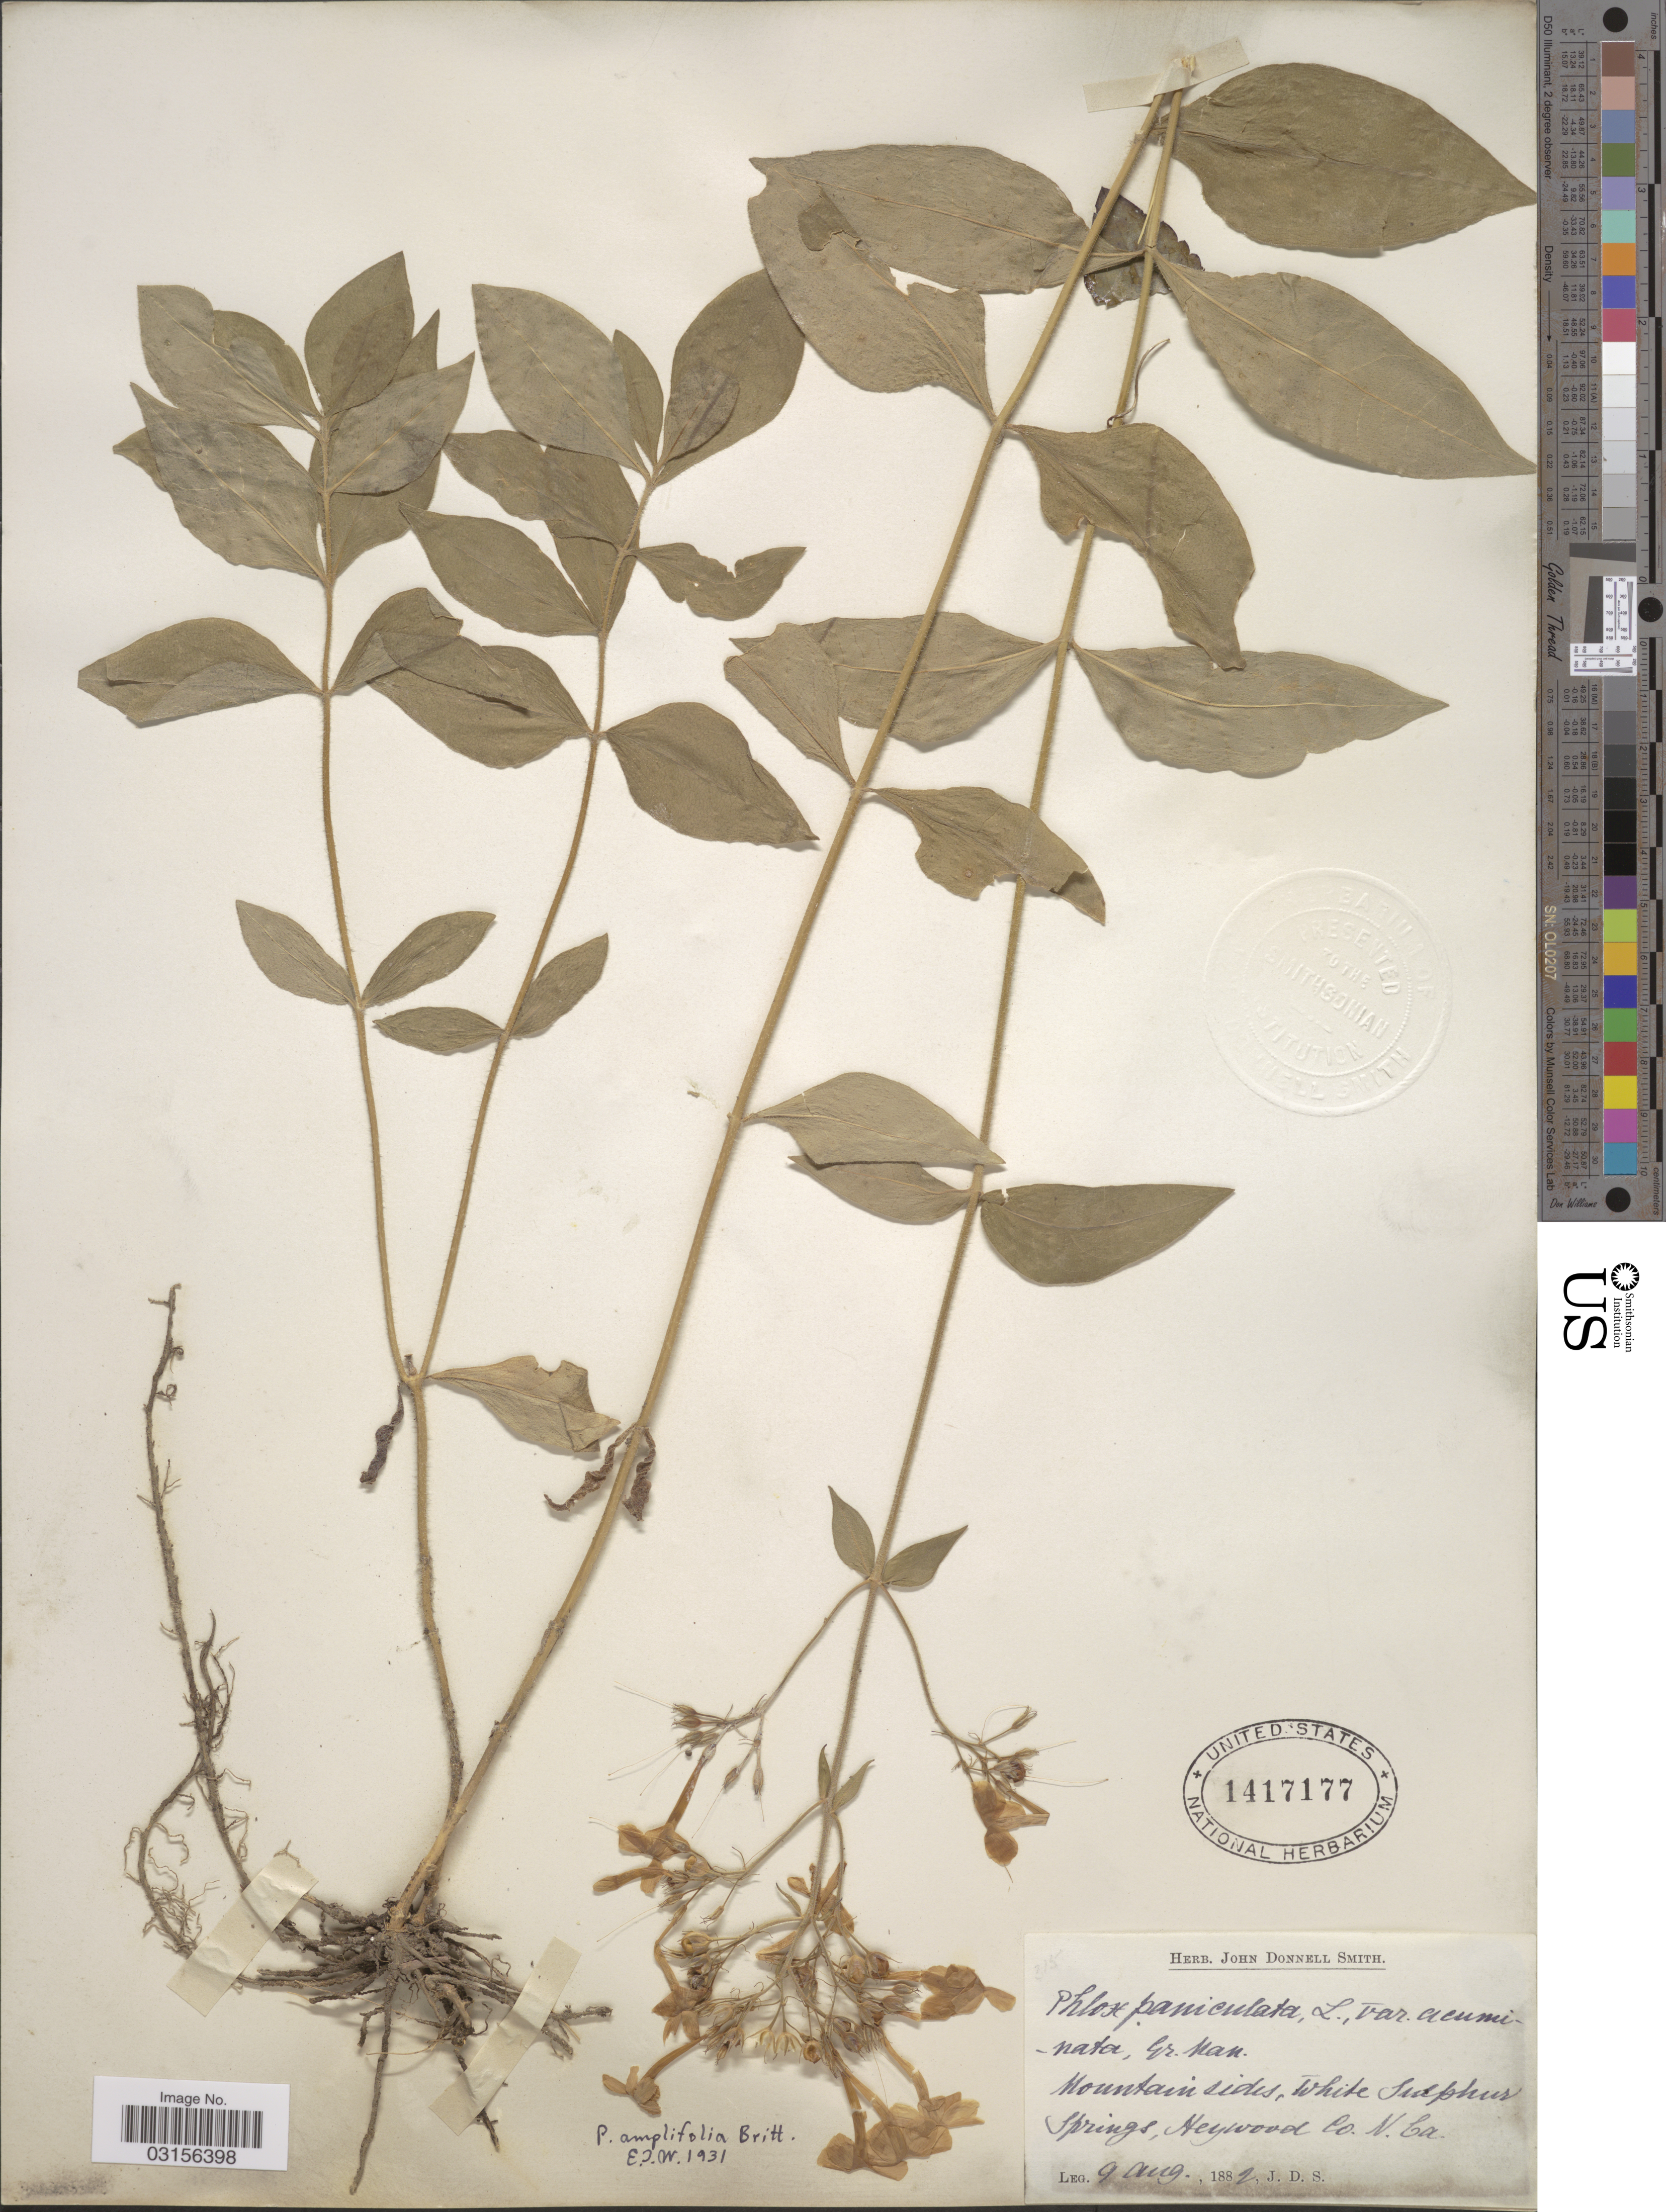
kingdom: Plantae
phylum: Tracheophyta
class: Magnoliopsida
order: Ericales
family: Polemoniaceae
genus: Phlox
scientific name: Phlox amplifolia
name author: Britton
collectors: J. Donnell Smith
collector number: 315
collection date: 1882-08-09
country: United States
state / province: North Carolina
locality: Mountain sides, White Sulphur Springs, Heywood Co. N. Ca.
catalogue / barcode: US 1417177